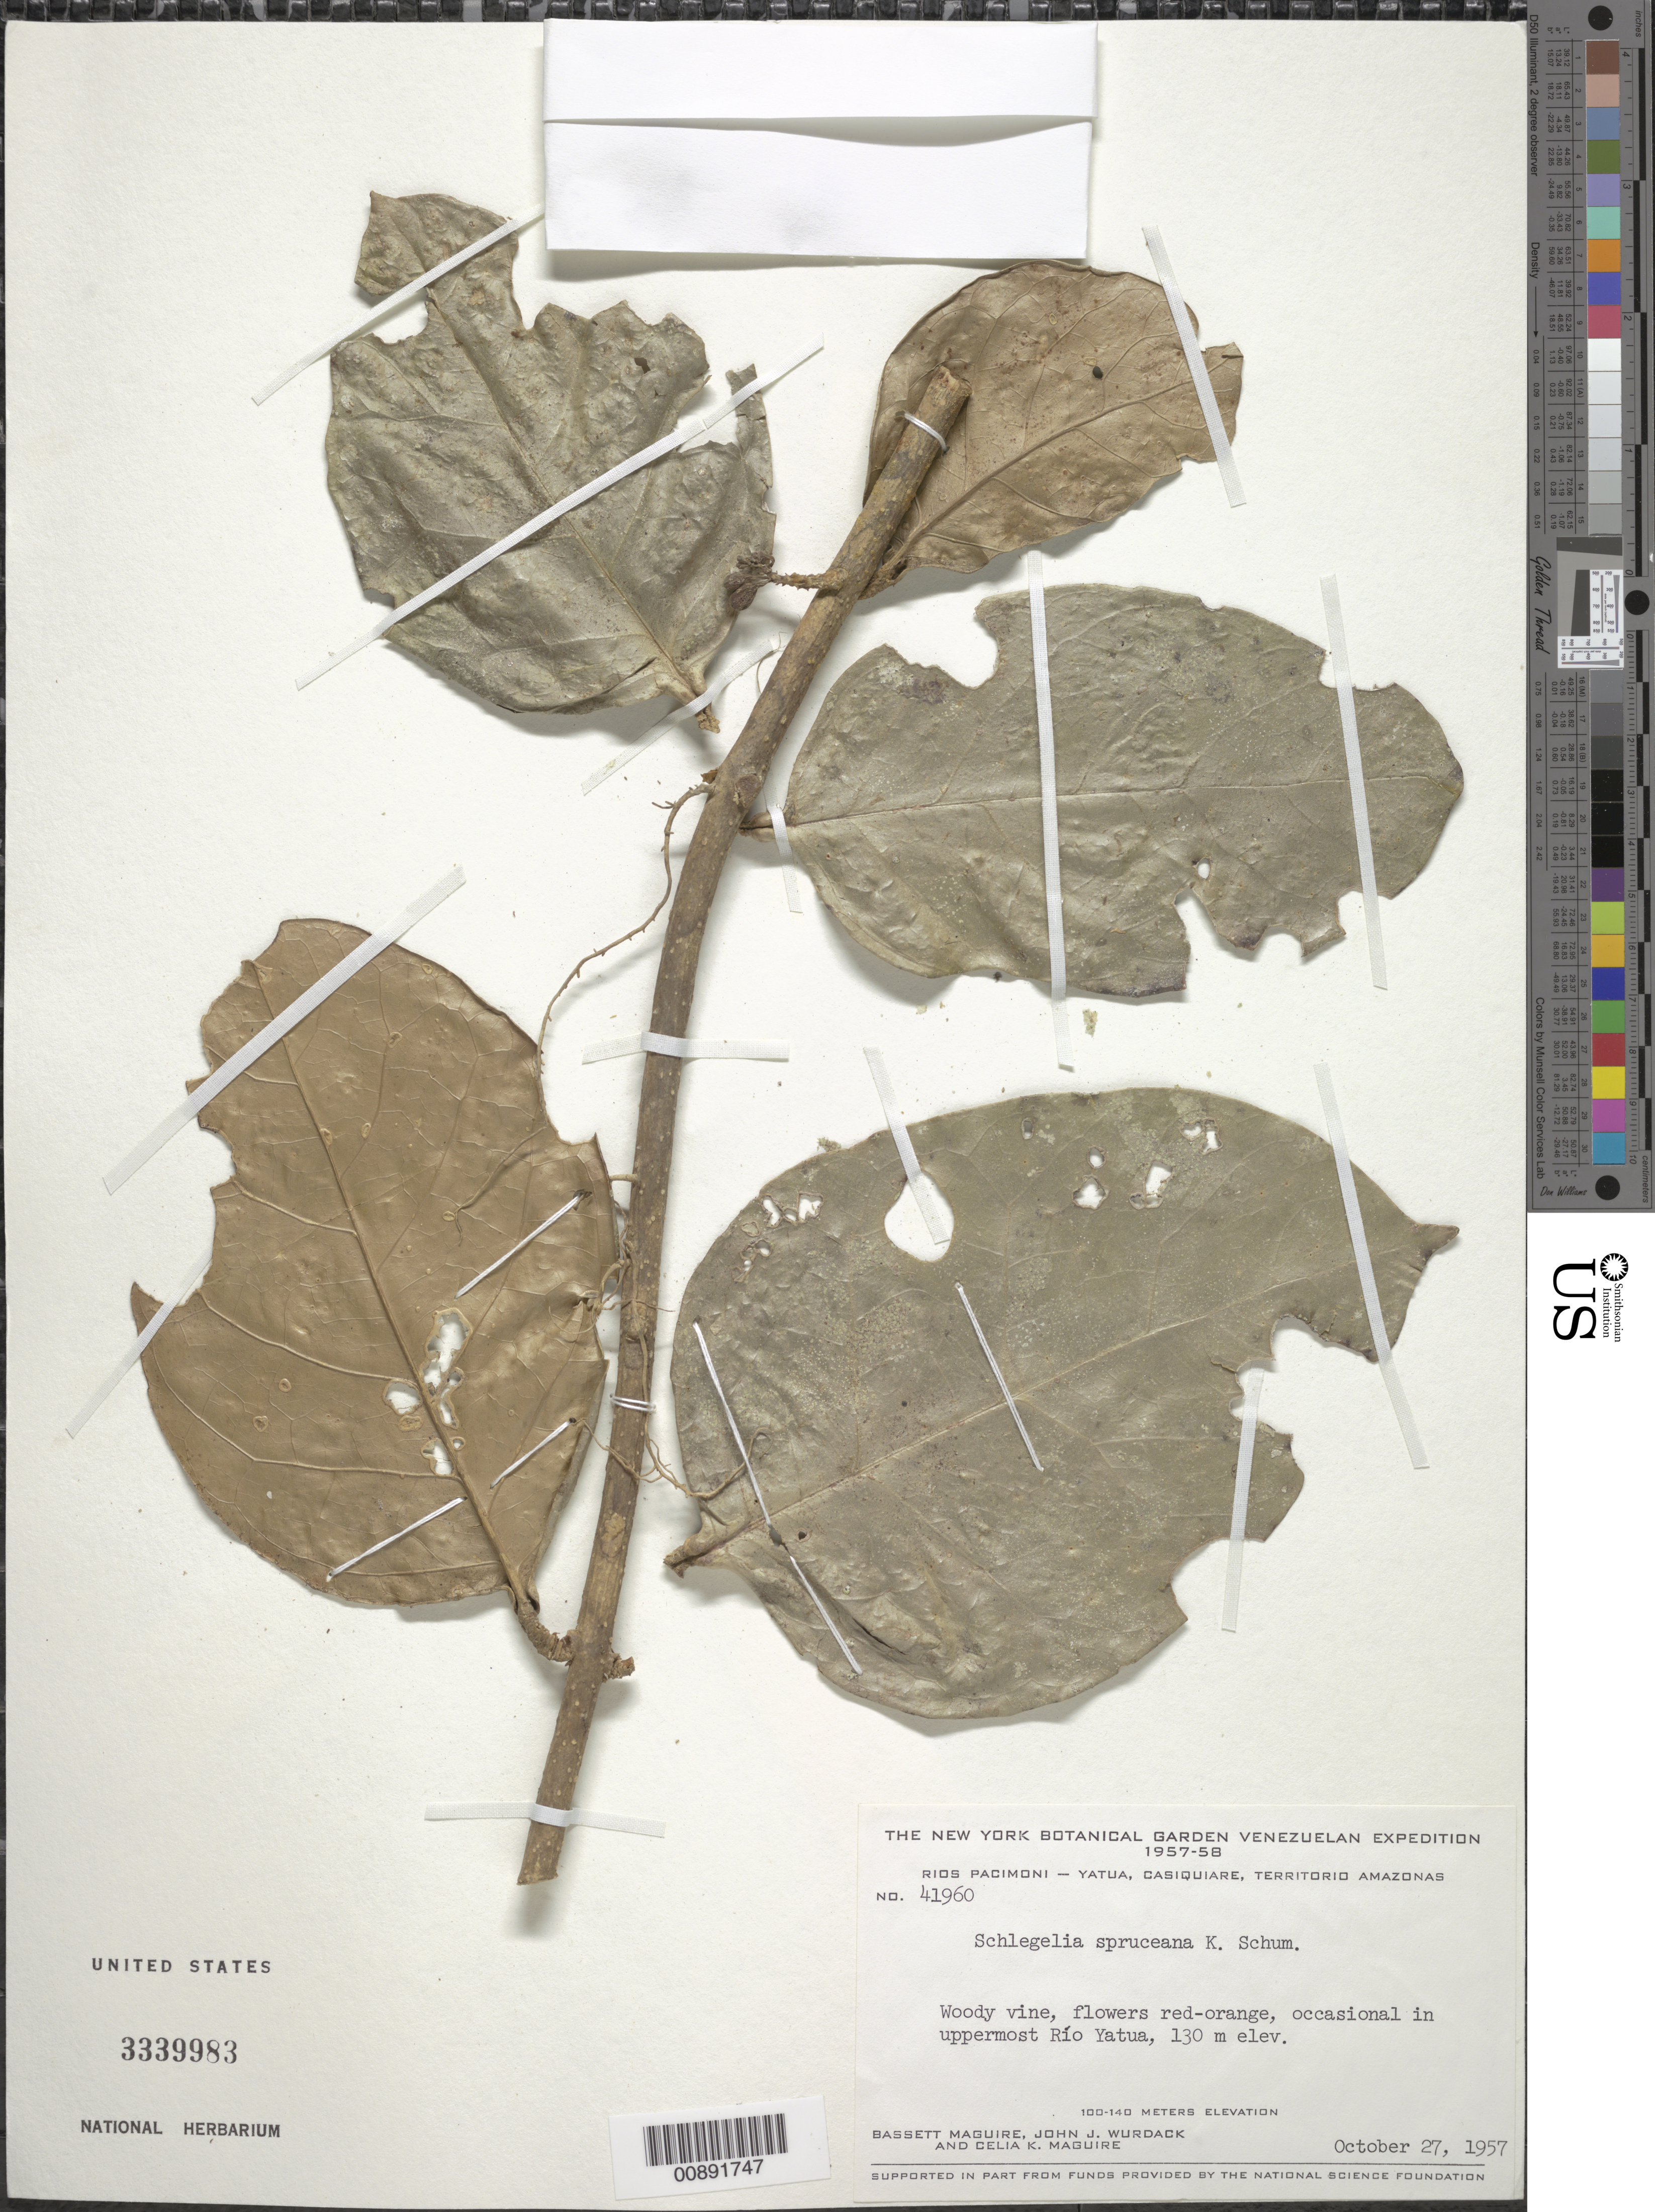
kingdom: Plantae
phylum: Tracheophyta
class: Magnoliopsida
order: Lamiales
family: Schlegeliaceae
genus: Schlegelia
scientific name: Schlegelia spruceana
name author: Bureau & K. Schum.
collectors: B. Maguire, J. J. Wurdack & C. K. Maguire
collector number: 41960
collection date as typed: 27-Oct-57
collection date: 1957-10-27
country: Venezuela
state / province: Amazonas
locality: Río Yatua, uppermost part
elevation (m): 130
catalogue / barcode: US 3339983